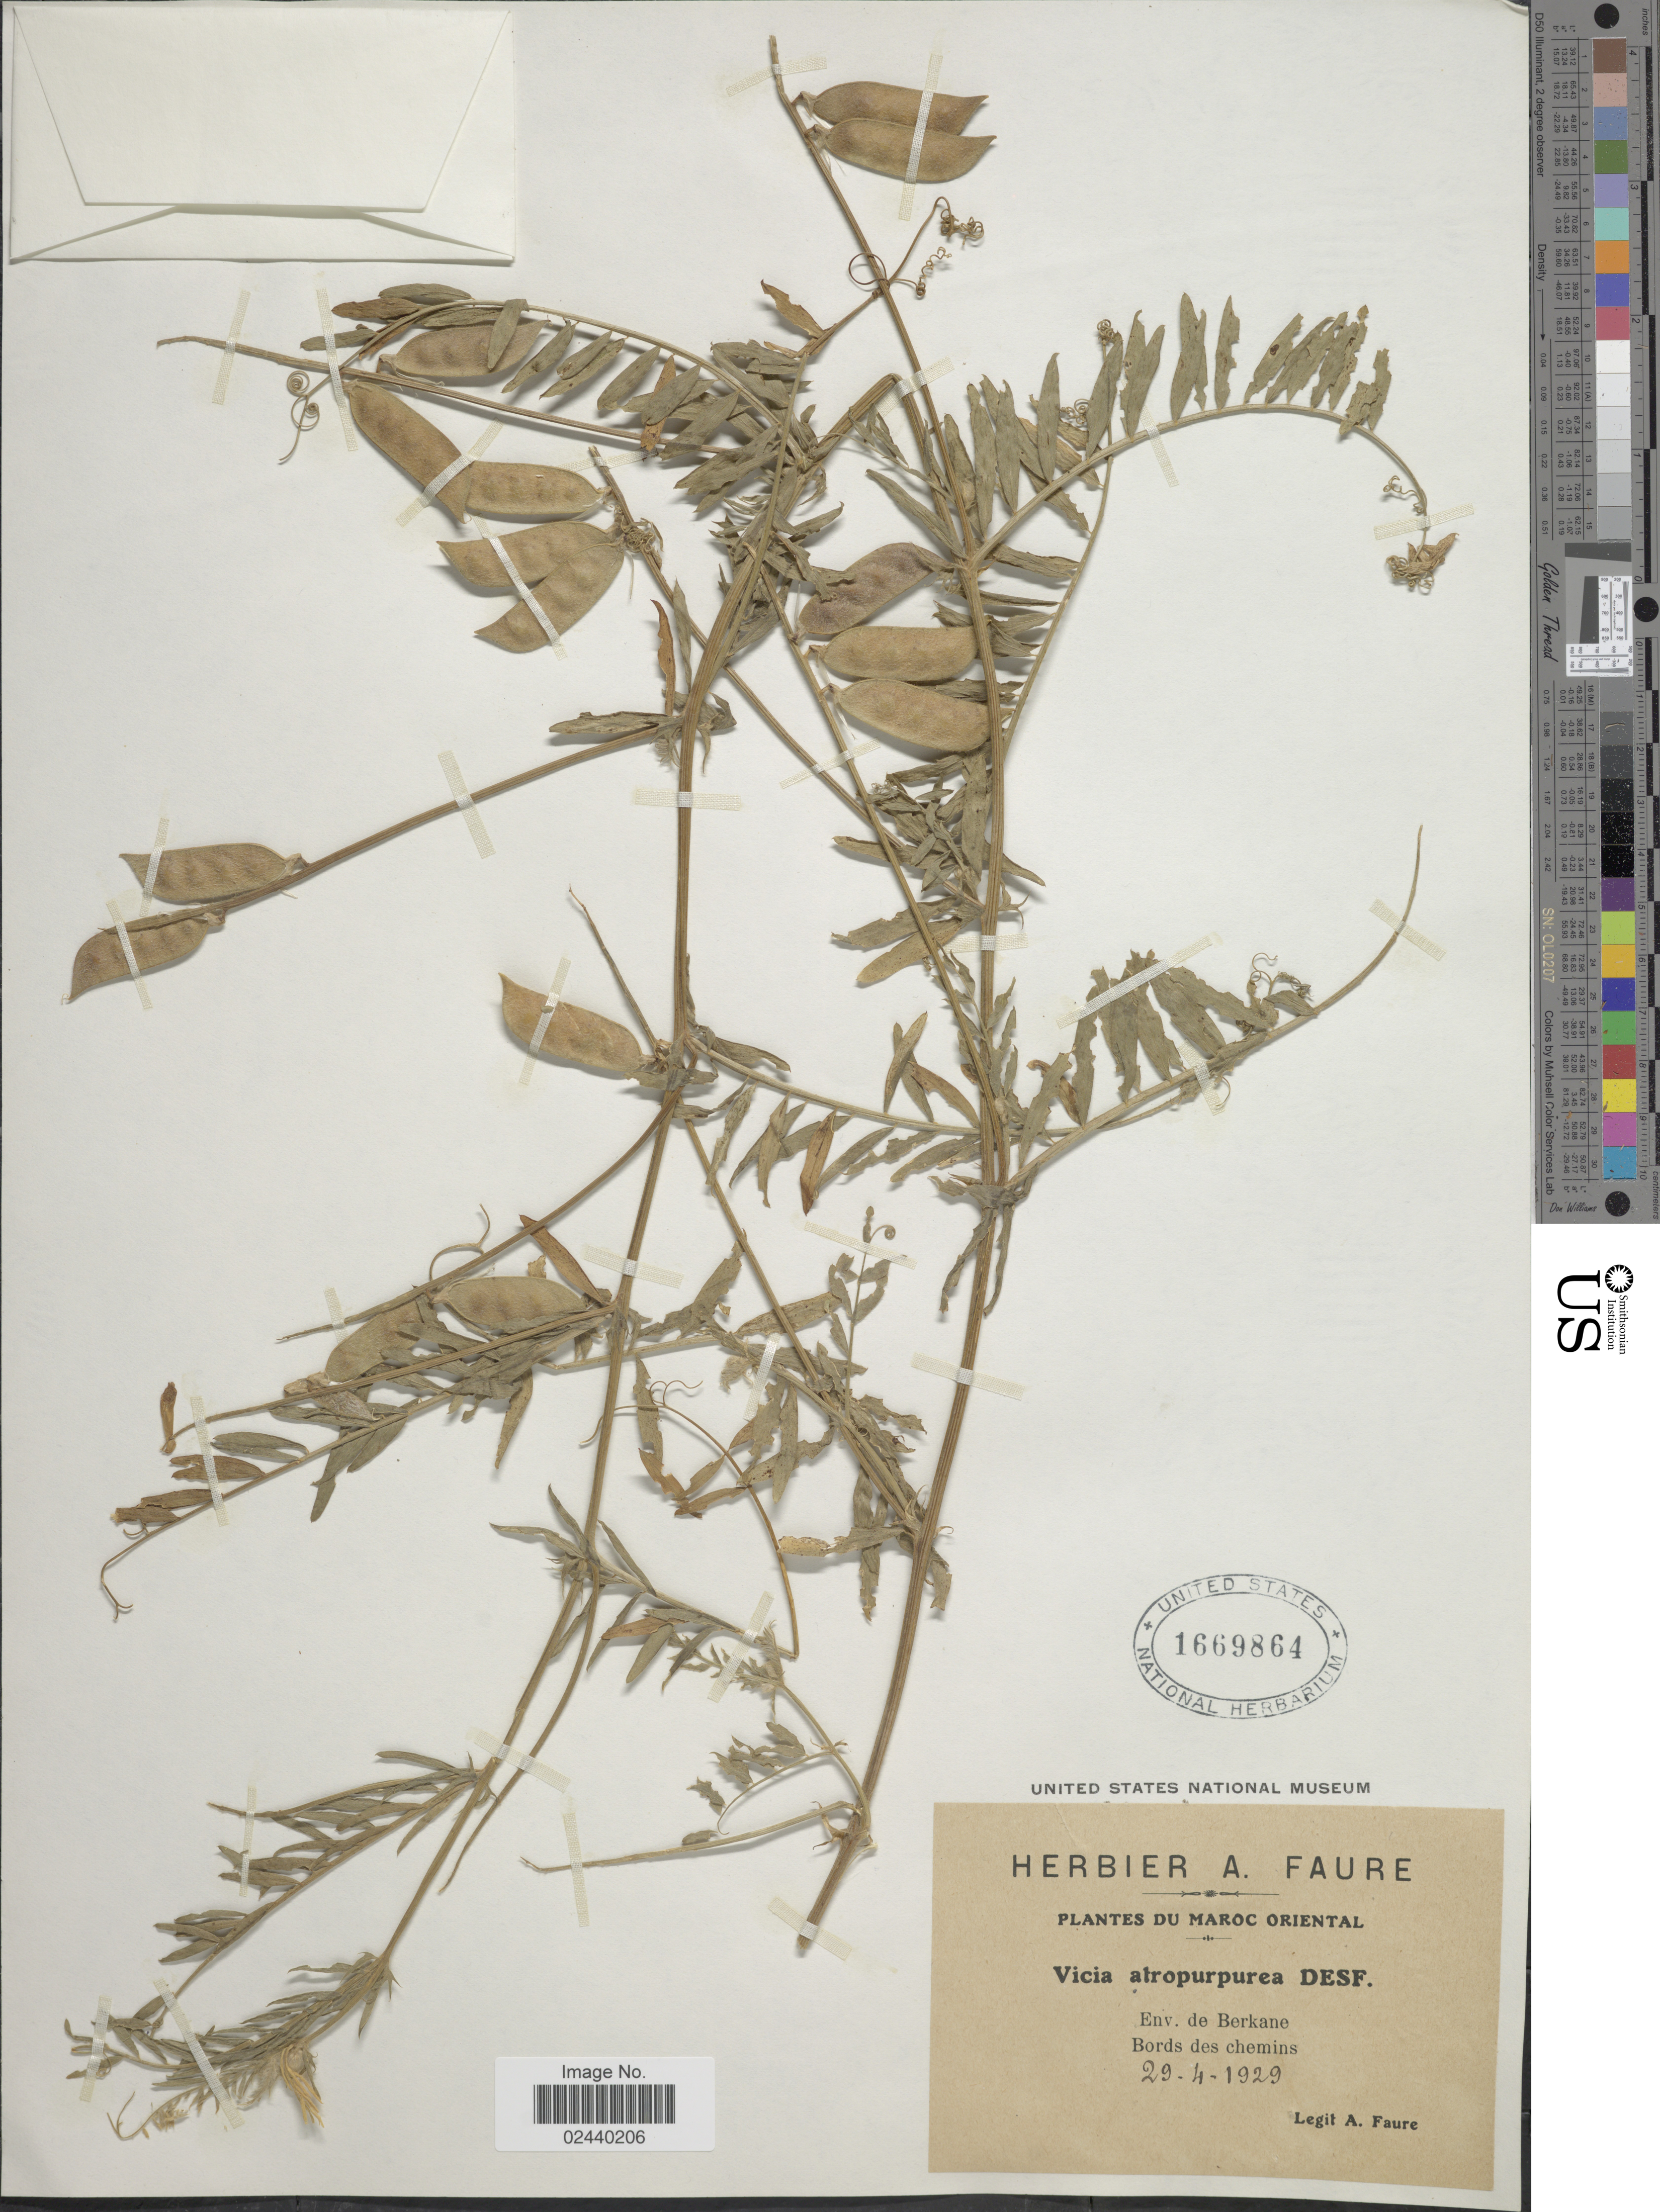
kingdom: Plantae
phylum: Tracheophyta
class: Magnoliopsida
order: Fabales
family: Fabaceae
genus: Vicia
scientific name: Vicia atropurpurea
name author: Desf.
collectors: A. Faure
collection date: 1929-04-29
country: Morocco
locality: Maroc Oriental, Env. de Berkane, Bords des chemins.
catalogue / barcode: US 1669864